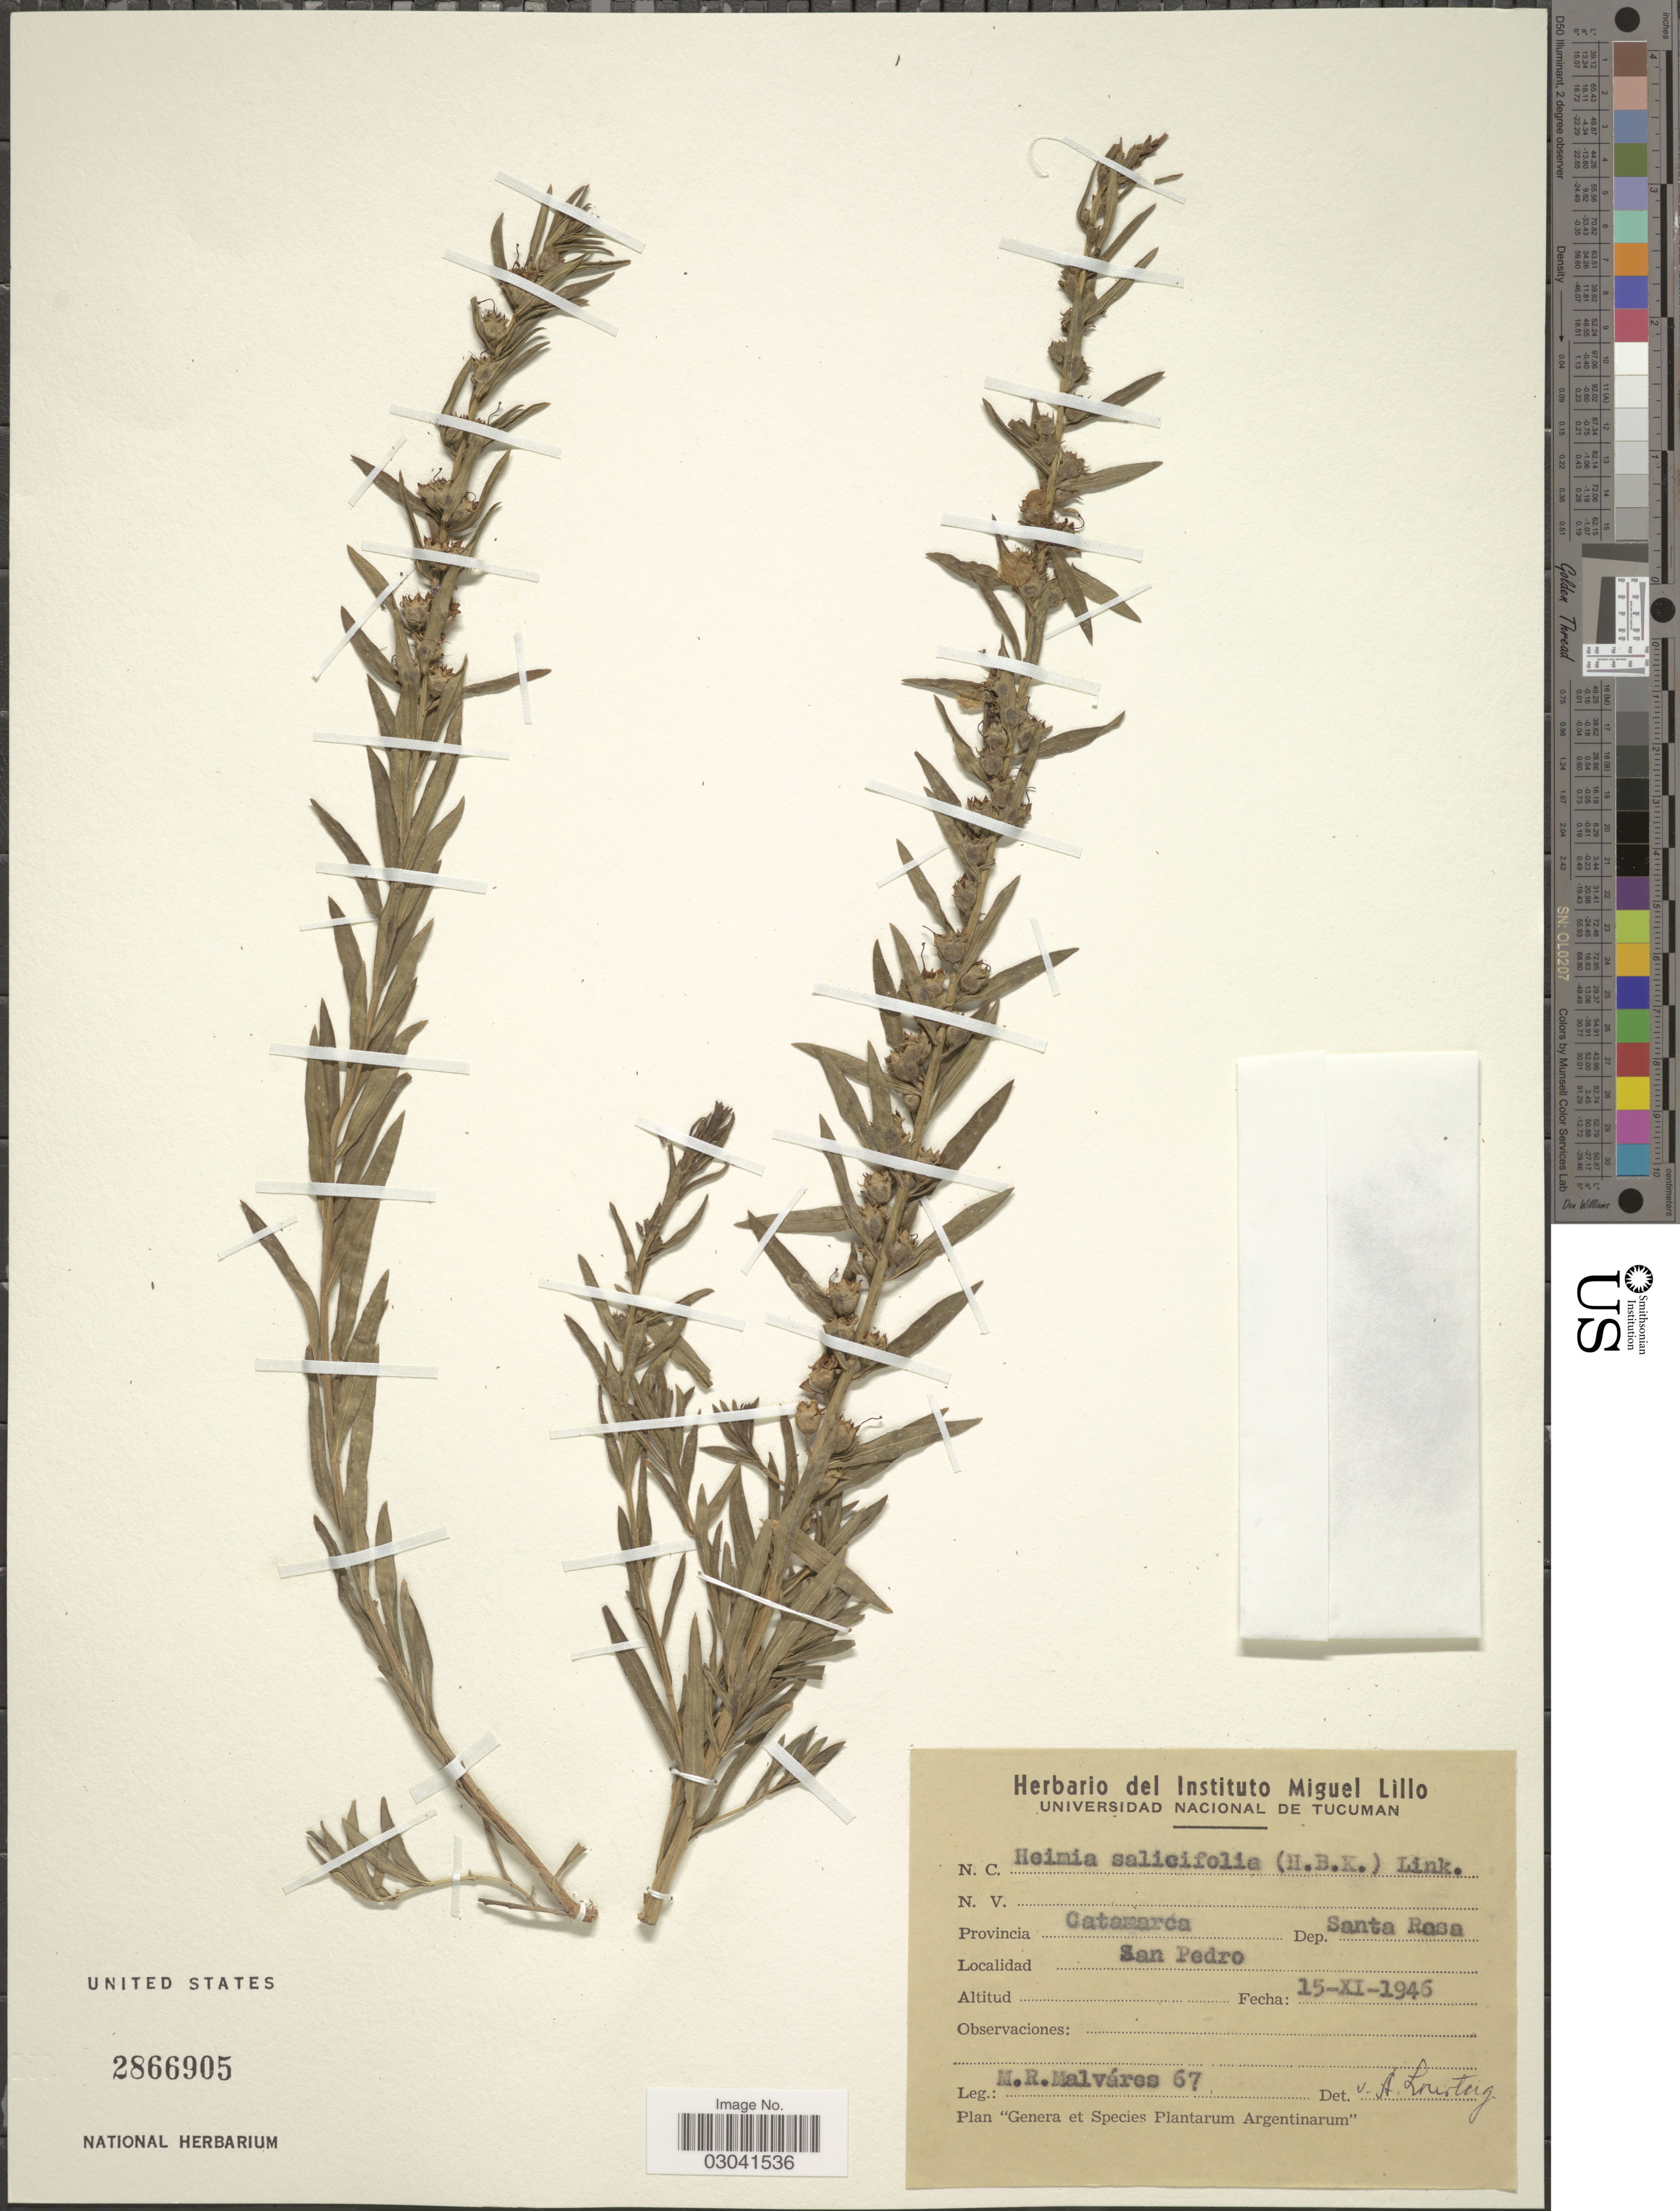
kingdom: Plantae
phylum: Tracheophyta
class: Magnoliopsida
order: Myrtales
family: Lythraceae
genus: Heimia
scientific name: Heimia salicifolia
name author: Link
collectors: M. Malvárez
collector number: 67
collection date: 1946-11-15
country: Argentina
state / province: Catamarca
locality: Dep. Santa Rosa, San Pedro.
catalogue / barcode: US 2866905